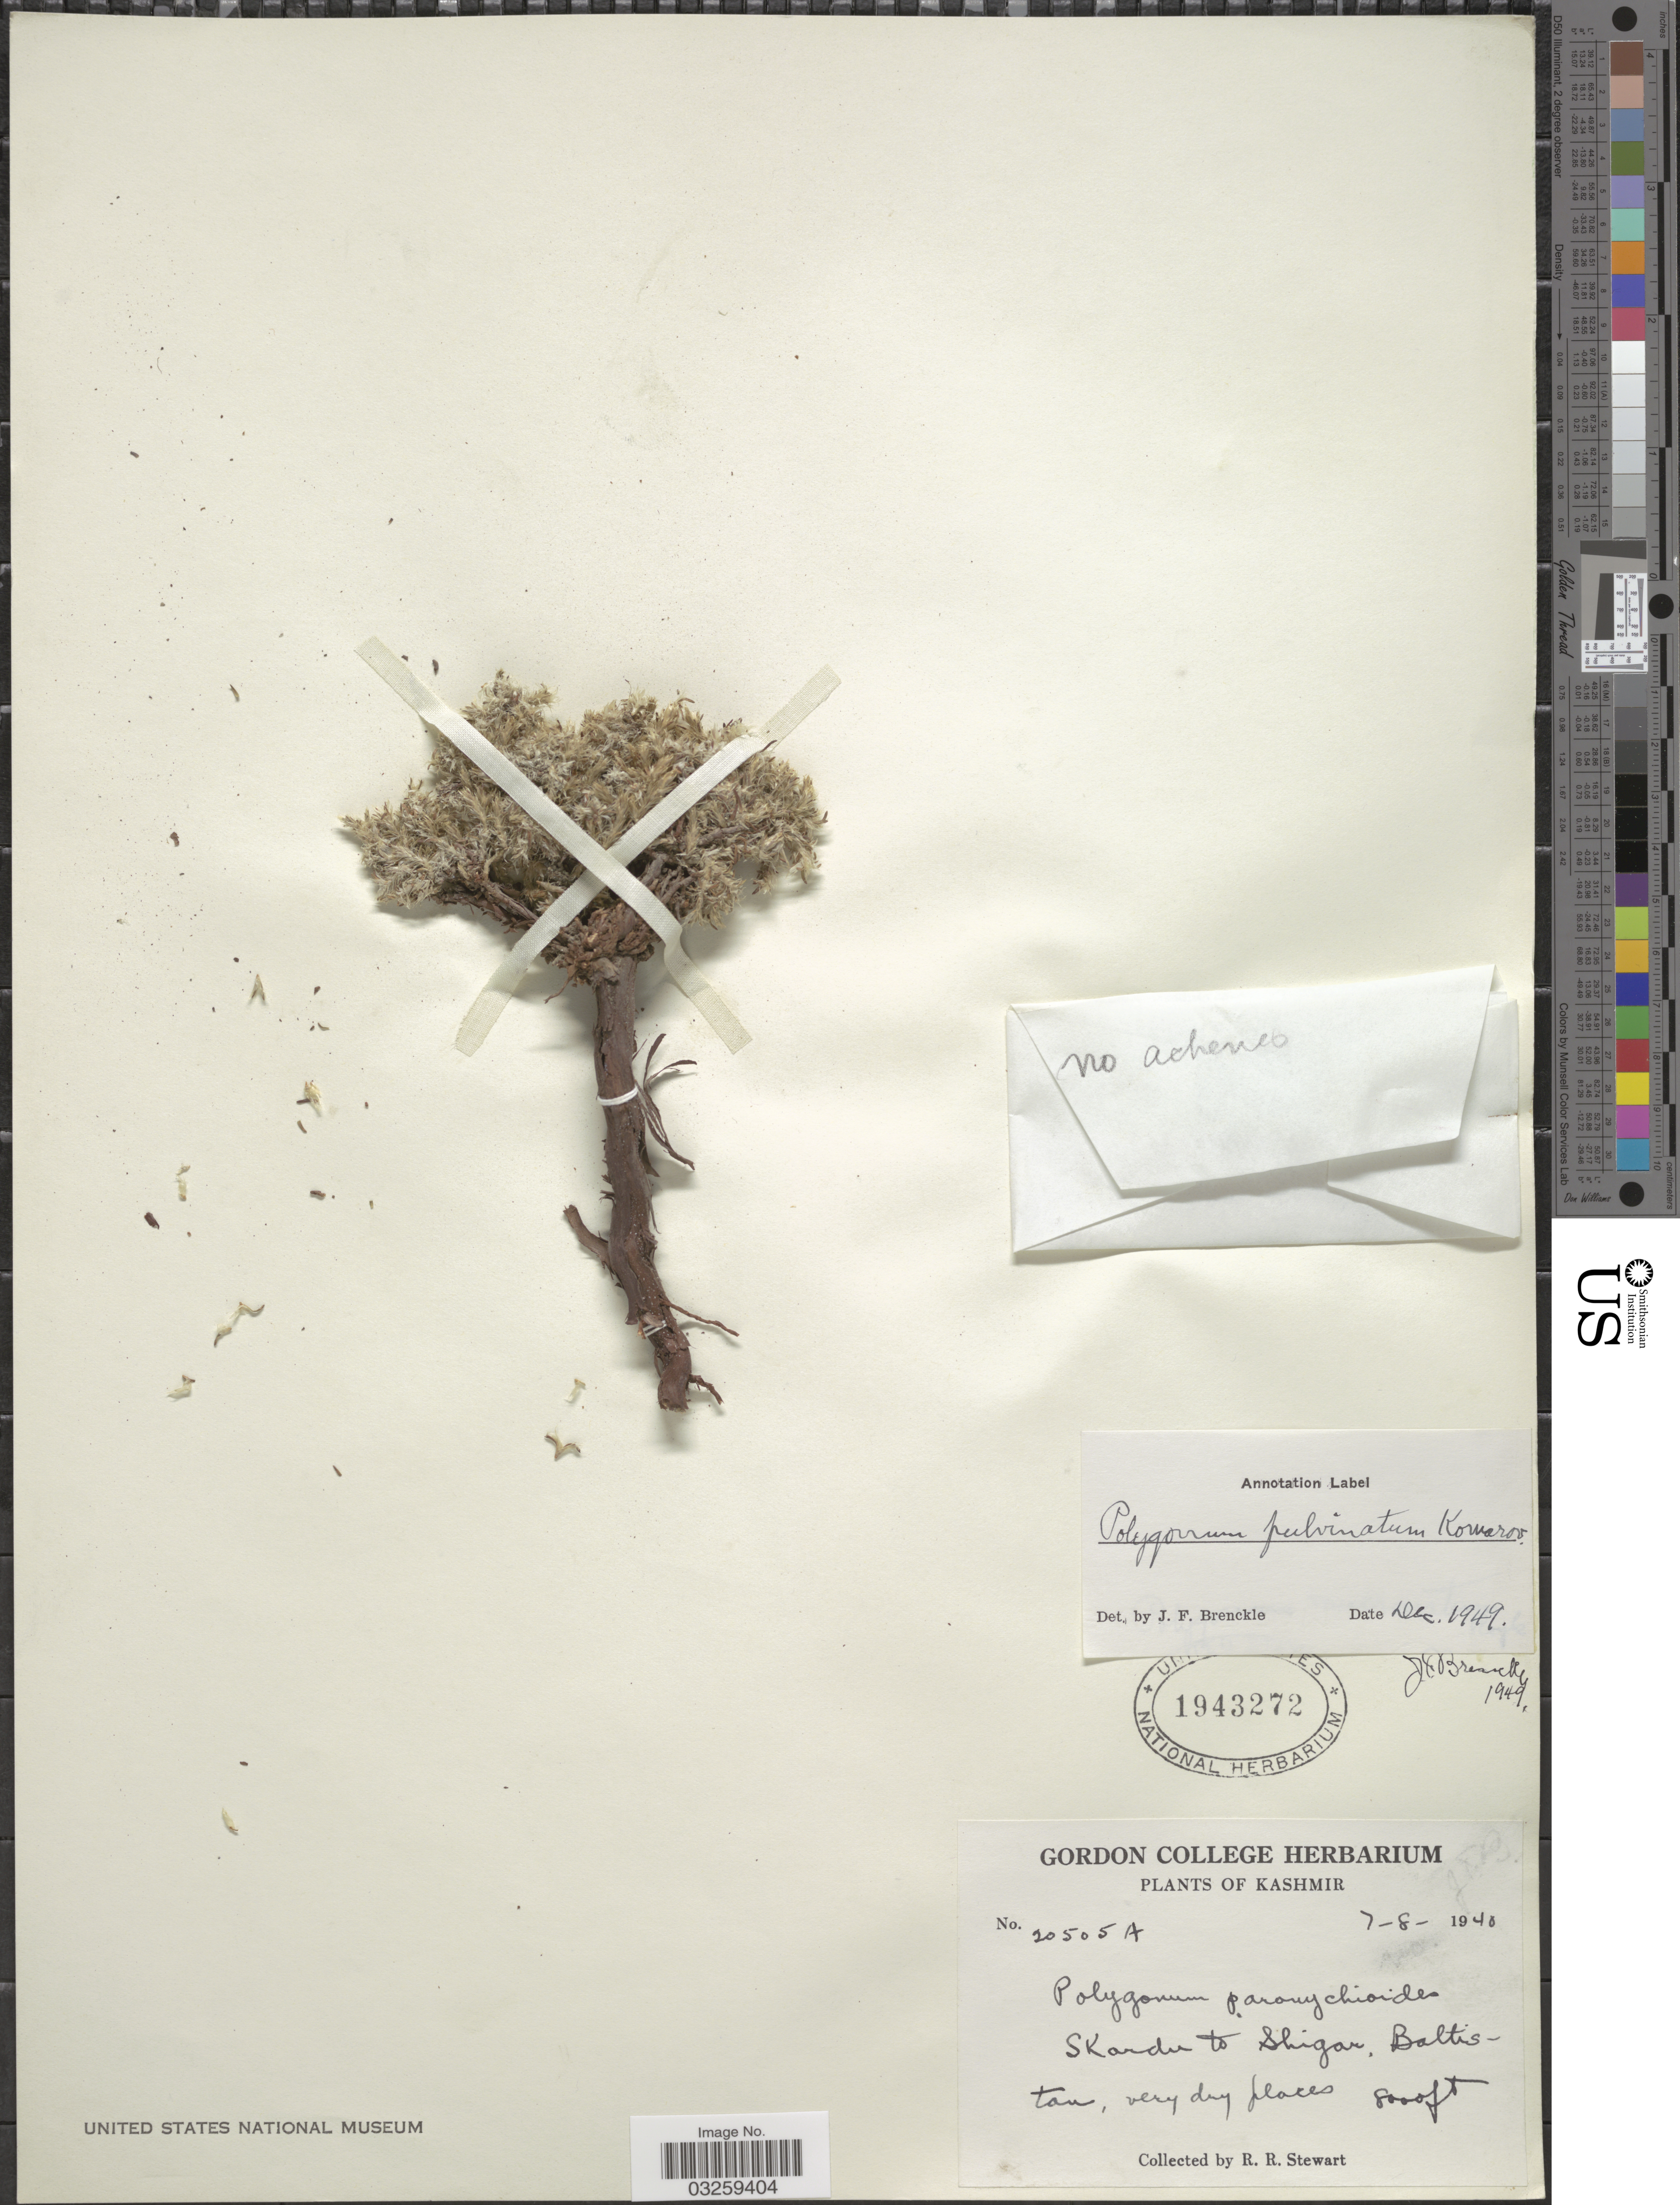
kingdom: Plantae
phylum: Tracheophyta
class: Magnoliopsida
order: Caryophyllales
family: Polygonaceae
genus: Polygonum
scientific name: Polygonum paronychioides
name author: C.A. Mey.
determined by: Strong, Mark T., (BOT), Smithsonian Institution - National Museum of Natural History (UNITED STATES)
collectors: R. Stewart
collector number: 20505A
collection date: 1940-08-07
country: India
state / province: Jammu and Kashmir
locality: Kashmir. Skardu to Shigar, Baltistan.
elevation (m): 2438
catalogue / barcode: US 1943272